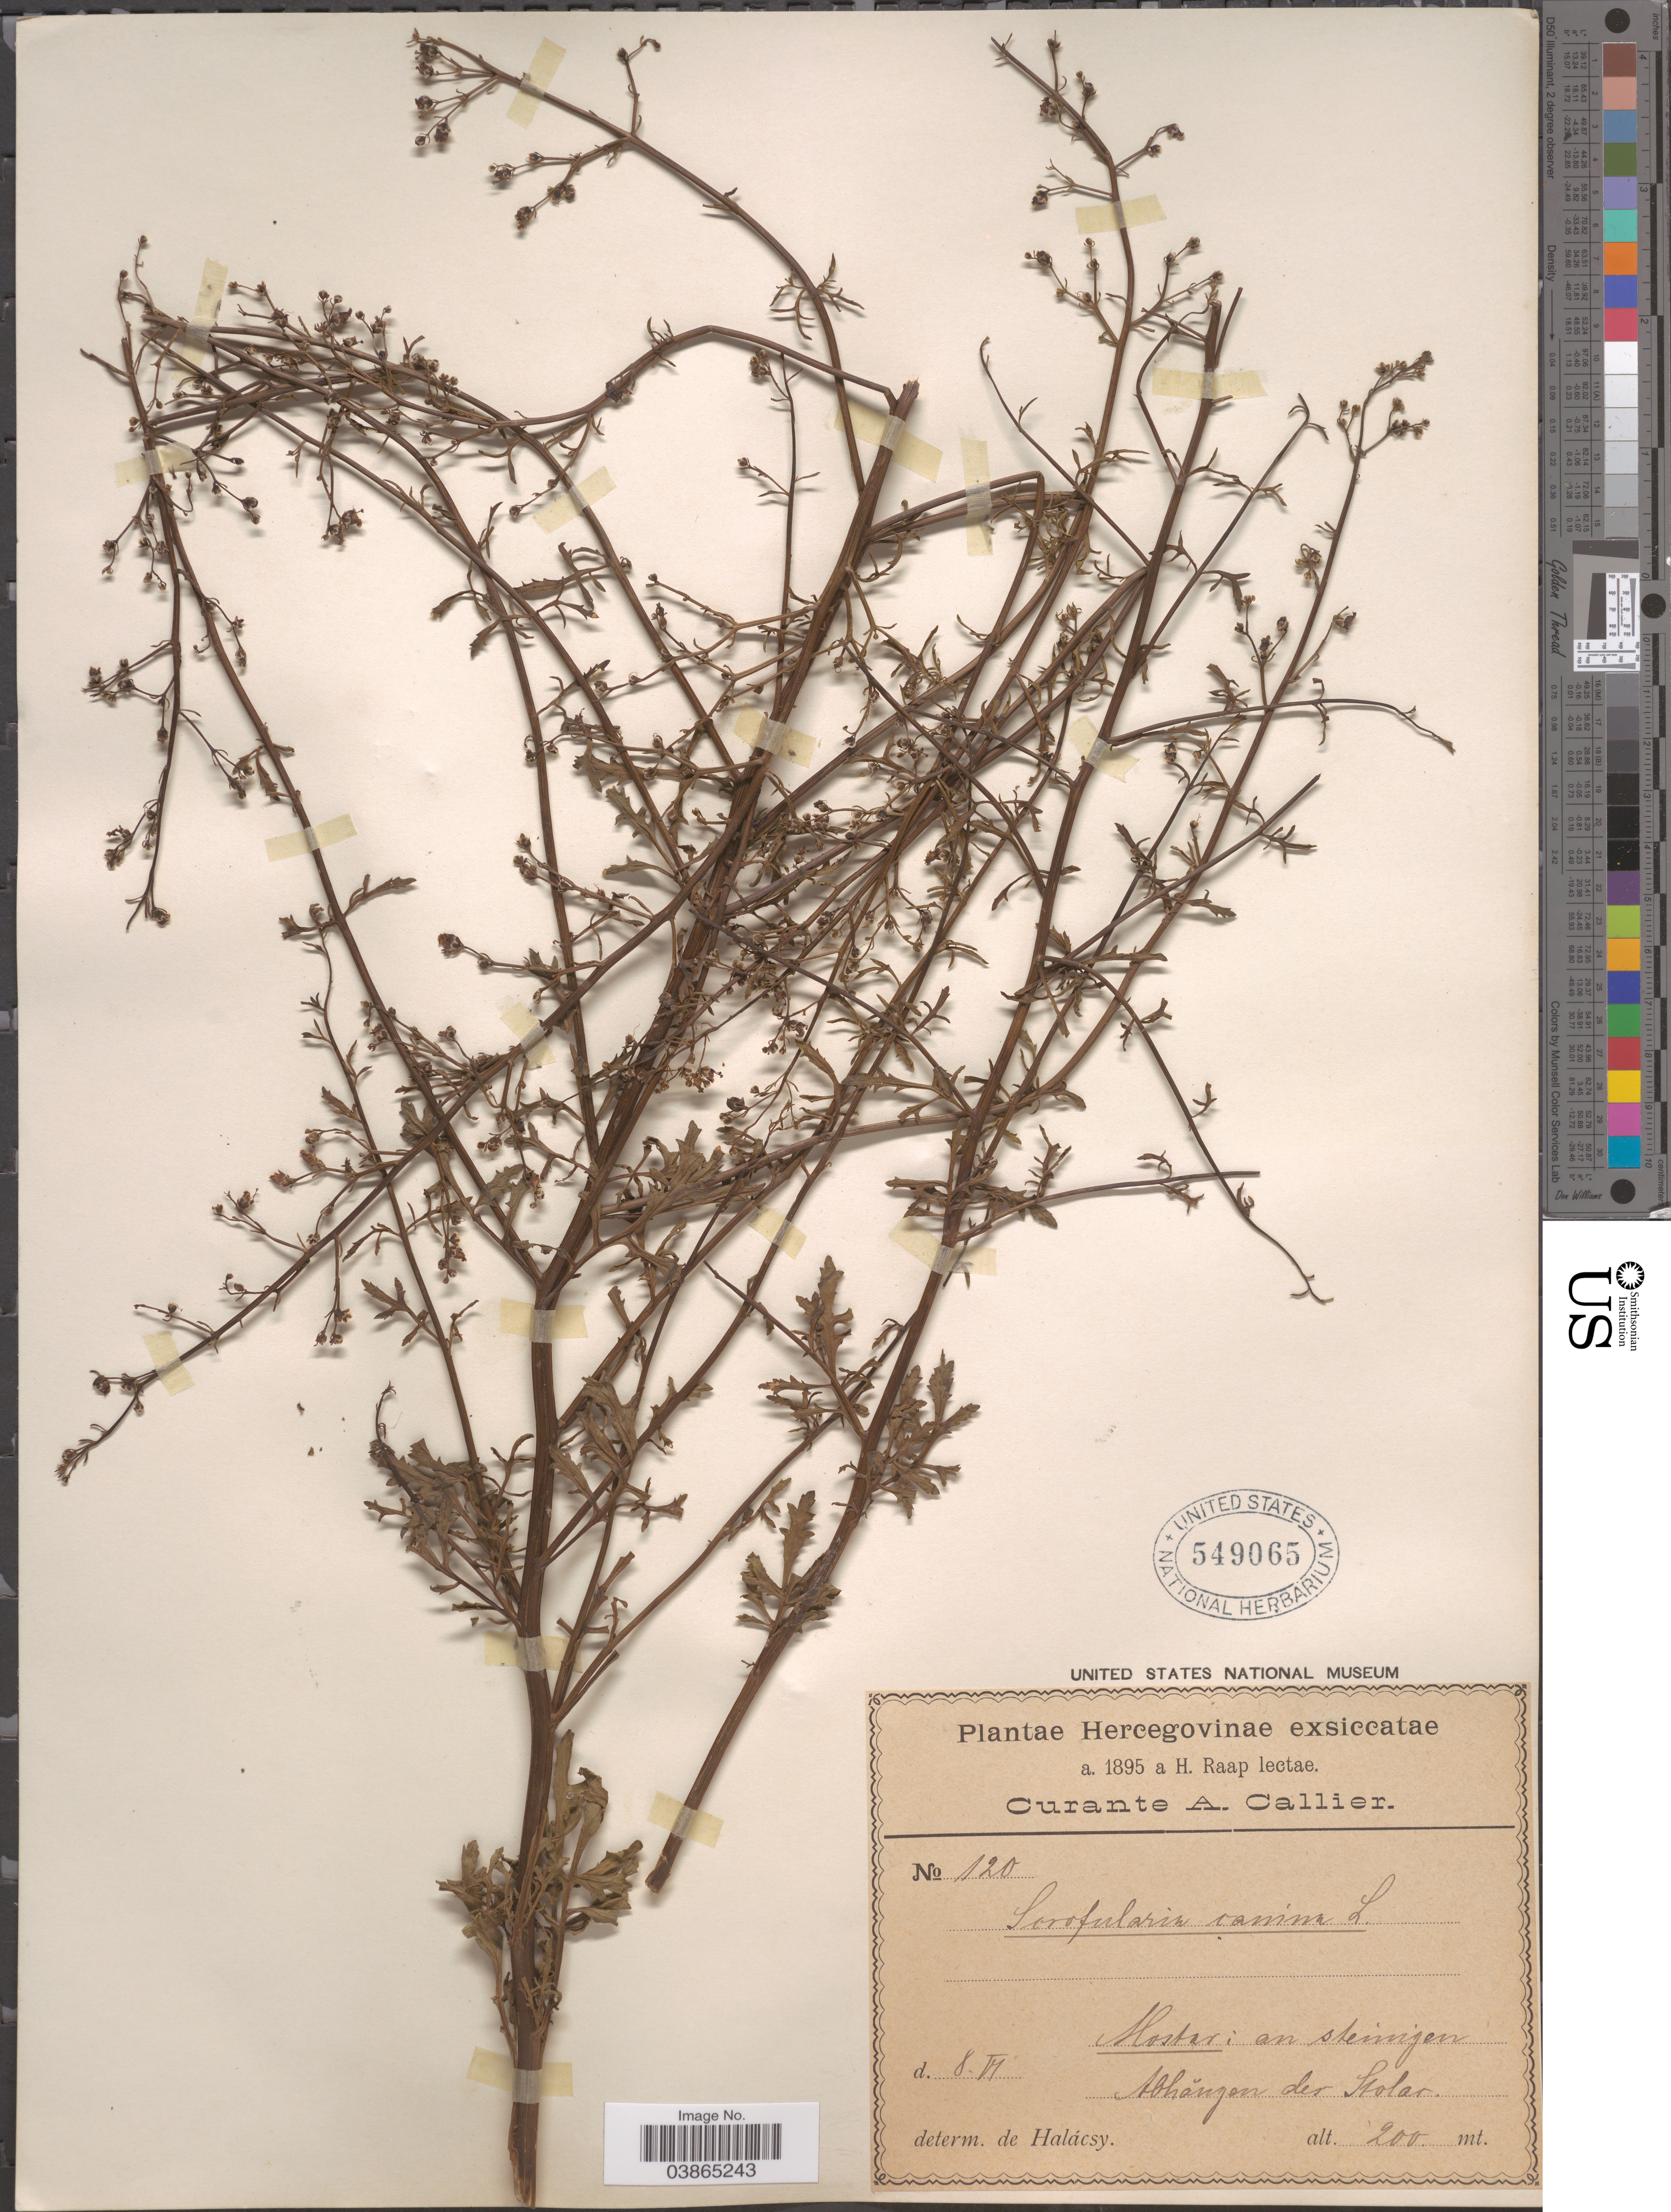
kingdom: Plantae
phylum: Tracheophyta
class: Magnoliopsida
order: Lamiales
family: Scrophulariaceae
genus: Scrophularia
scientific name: Scrophularia canina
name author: L.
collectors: H. Raap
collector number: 120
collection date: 1895-06-08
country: Bosnia and Herzegovina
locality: Hercegovinae. Mostar: an steinigen Abhăngen der Stolar.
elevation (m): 200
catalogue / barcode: US 549065